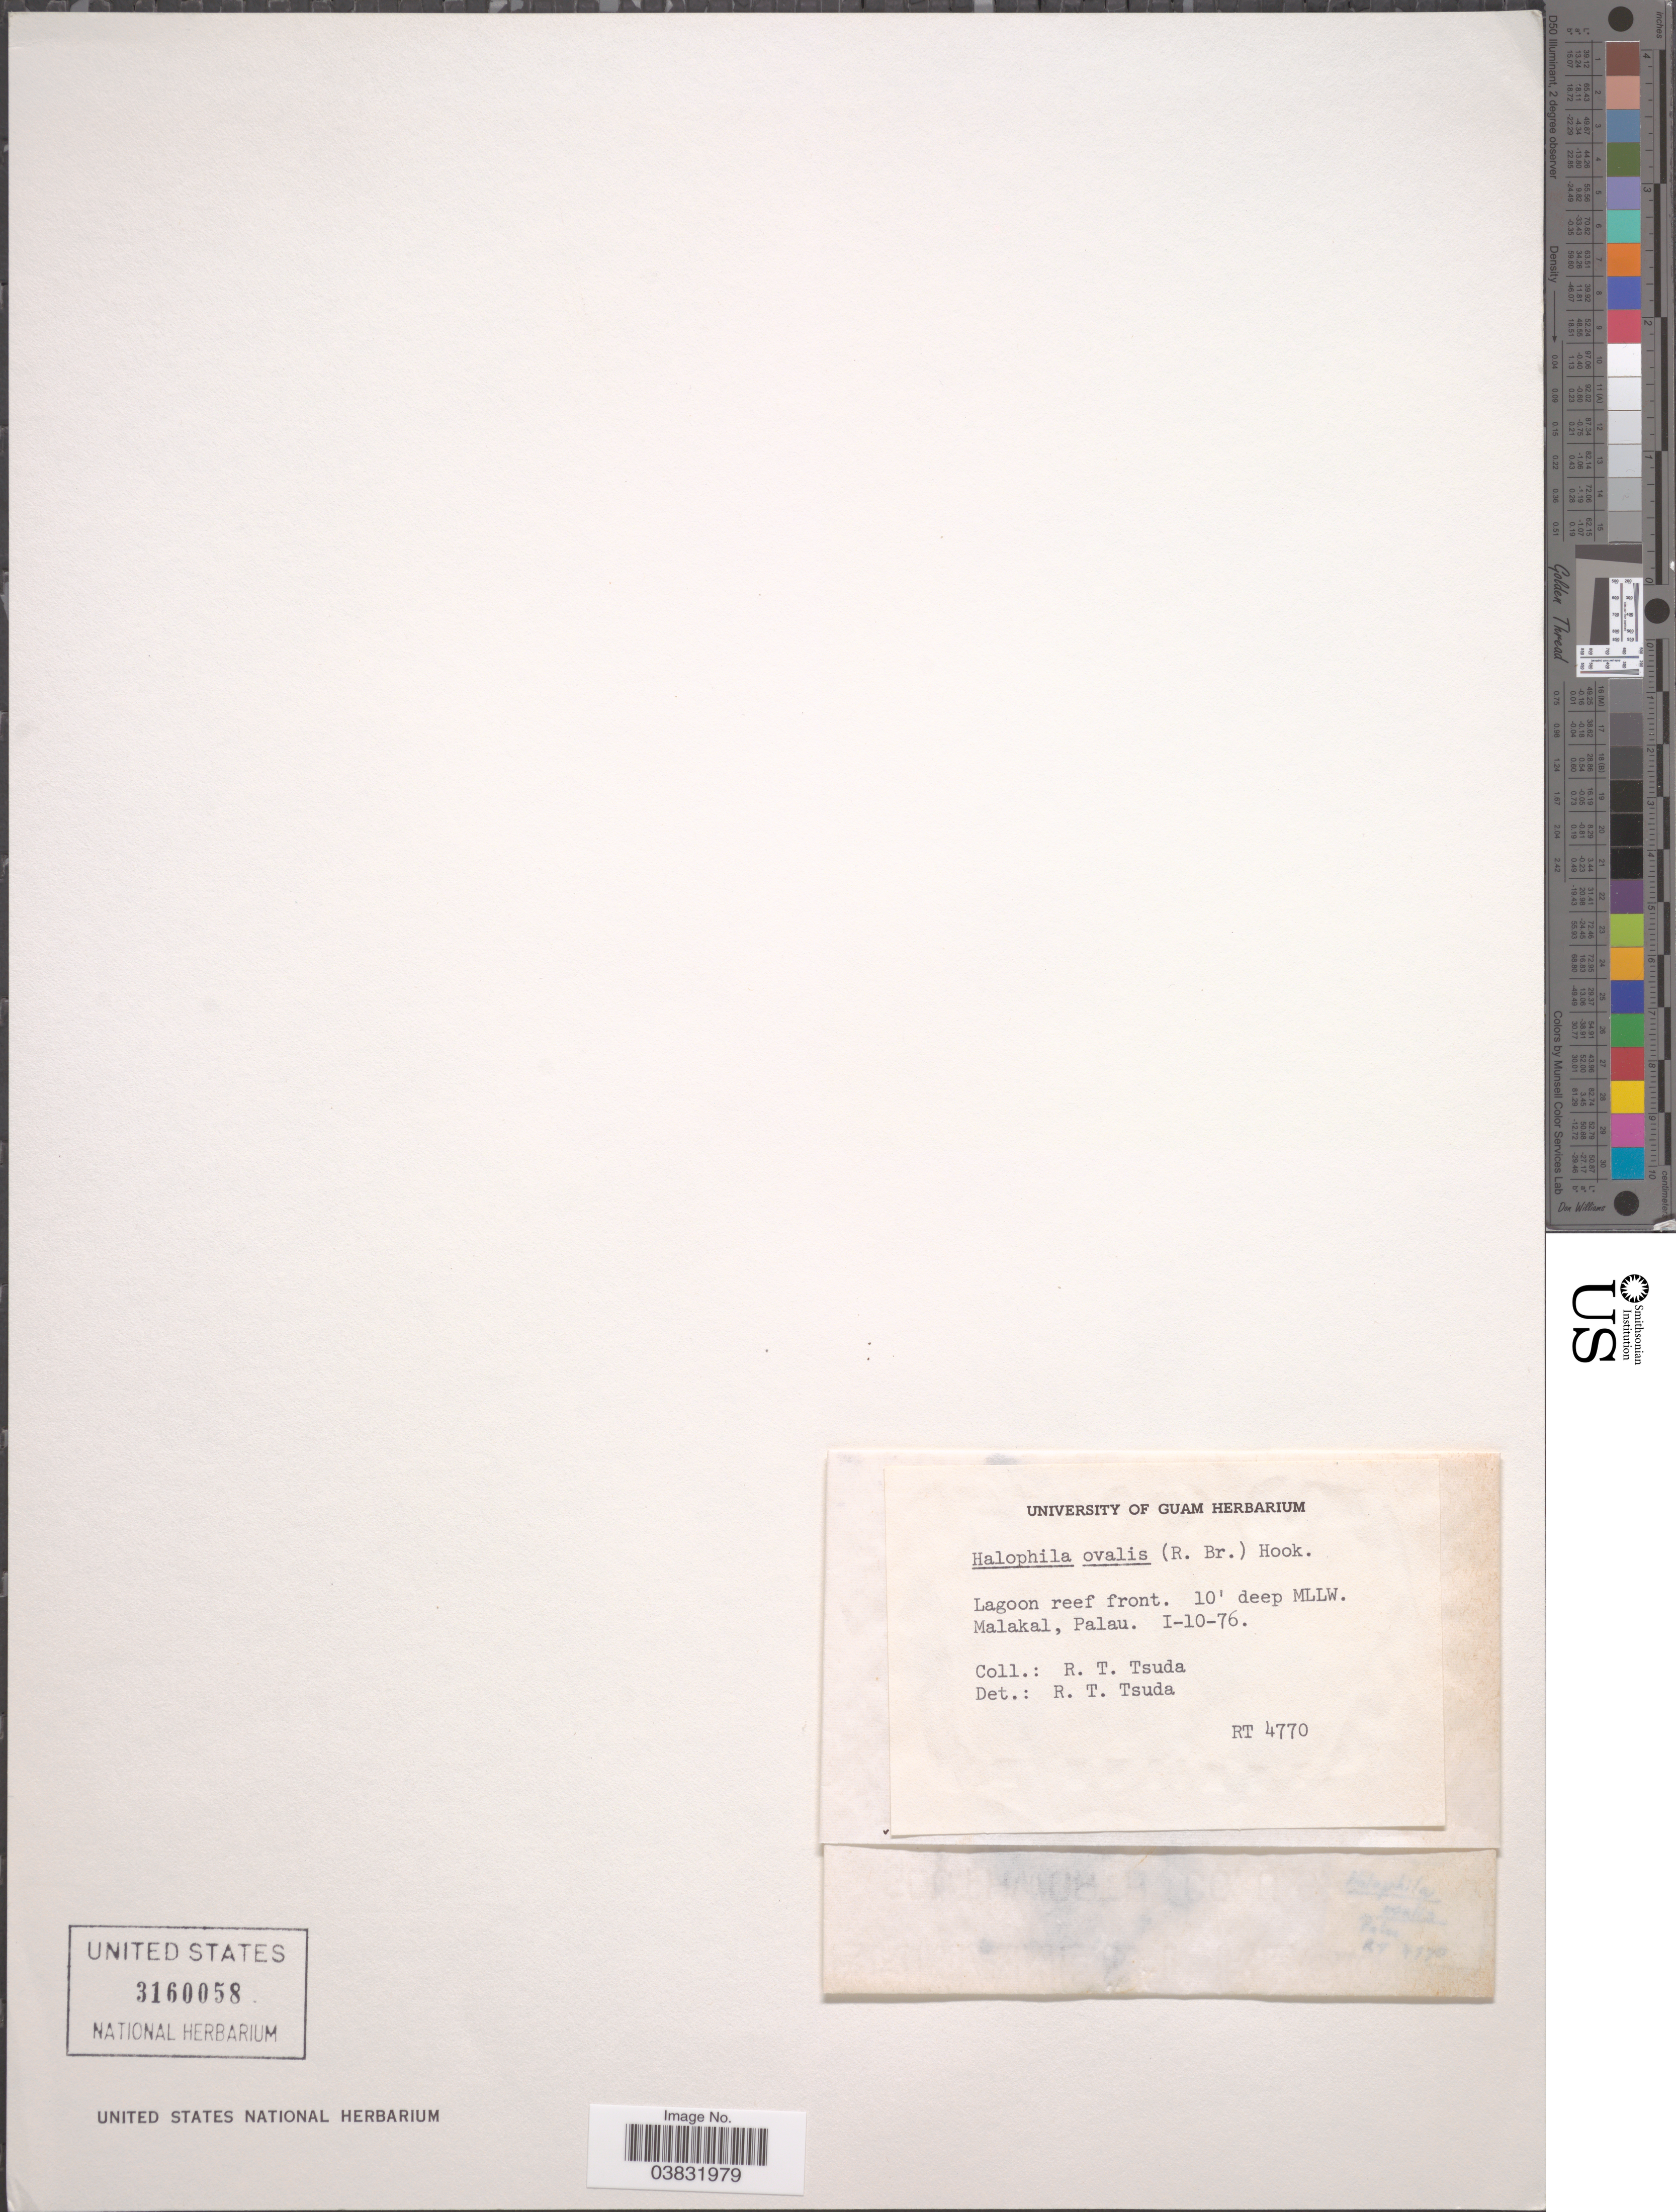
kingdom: Plantae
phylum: Tracheophyta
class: Liliopsida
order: Alismatales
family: Hydrocharitaceae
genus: Halophila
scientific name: Halophila ovalis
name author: (R. Br.) Hook. f.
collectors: R. Tsuda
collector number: RT 4770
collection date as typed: Transcribed d/m/y: 10/1/76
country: Palau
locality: Lagoon reef front. 10' deep MLLW. Malakal, Palau.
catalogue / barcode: US 3160058